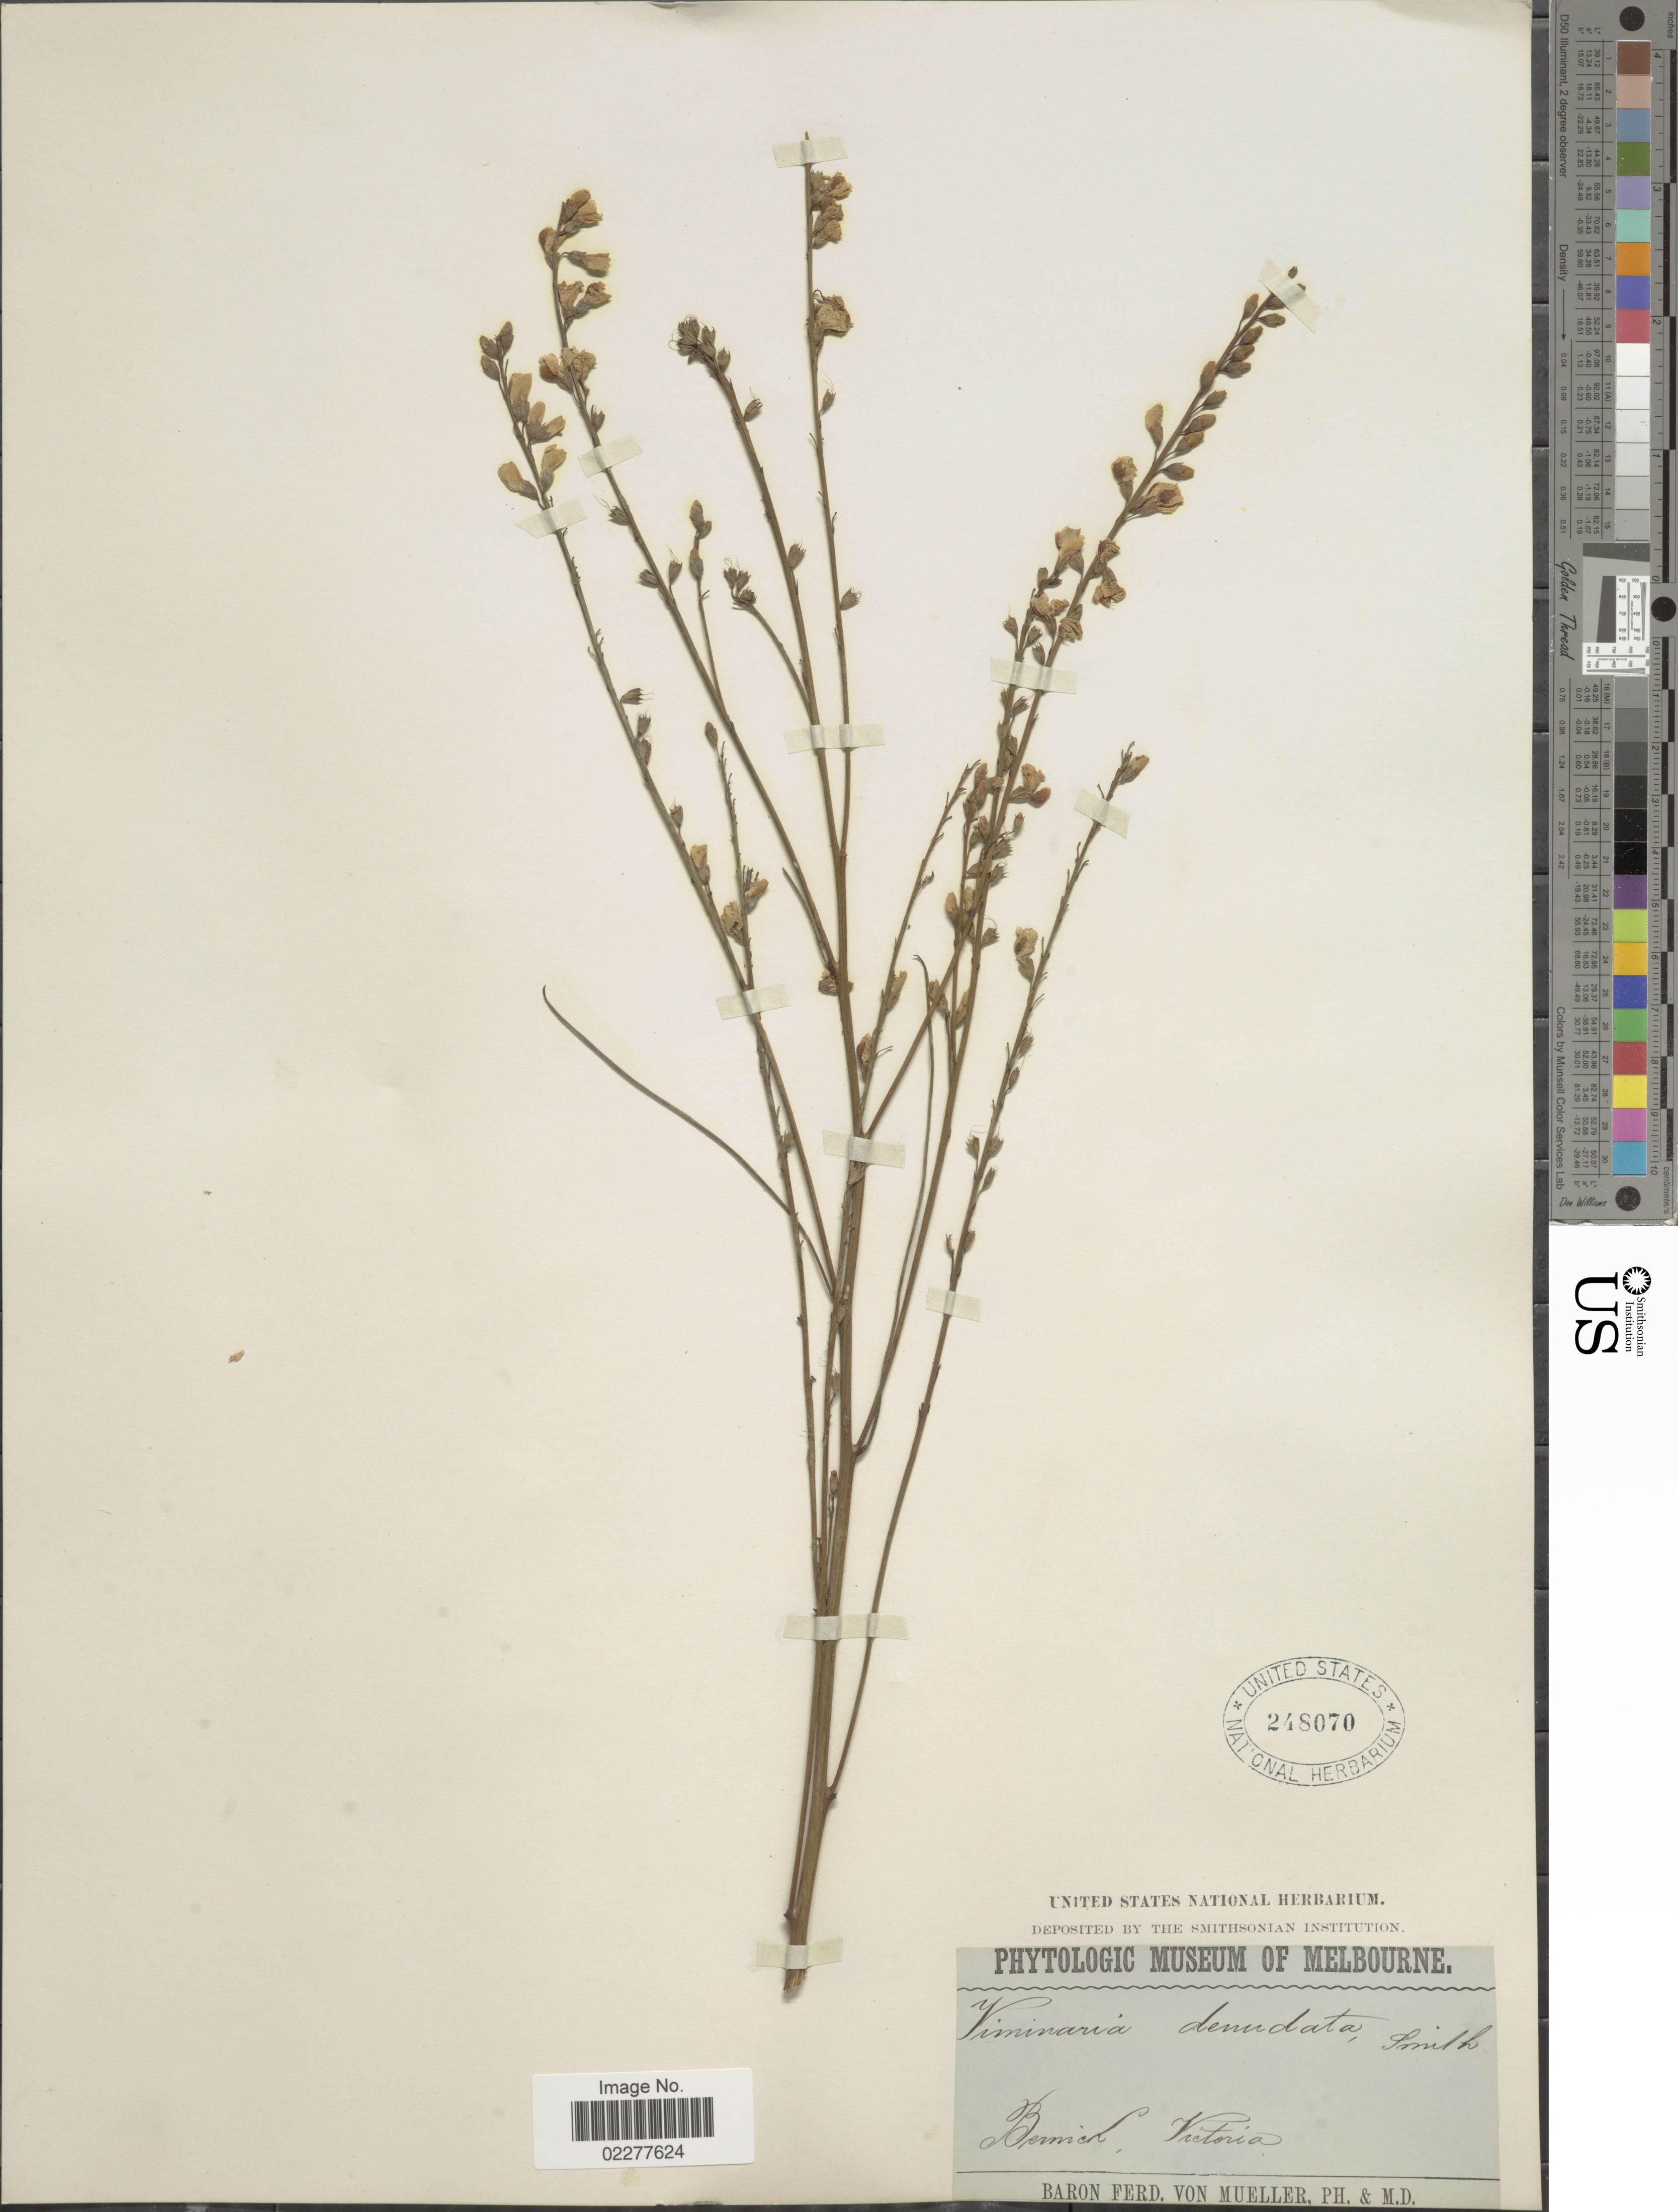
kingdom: Plantae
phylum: Tracheophyta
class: Magnoliopsida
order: Fabales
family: Fabaceae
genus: Viminaria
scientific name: Viminaria denudata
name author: Sm.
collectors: F. von Mueller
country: Australia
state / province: Victoria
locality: Bernick, Victoria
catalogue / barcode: US 248070